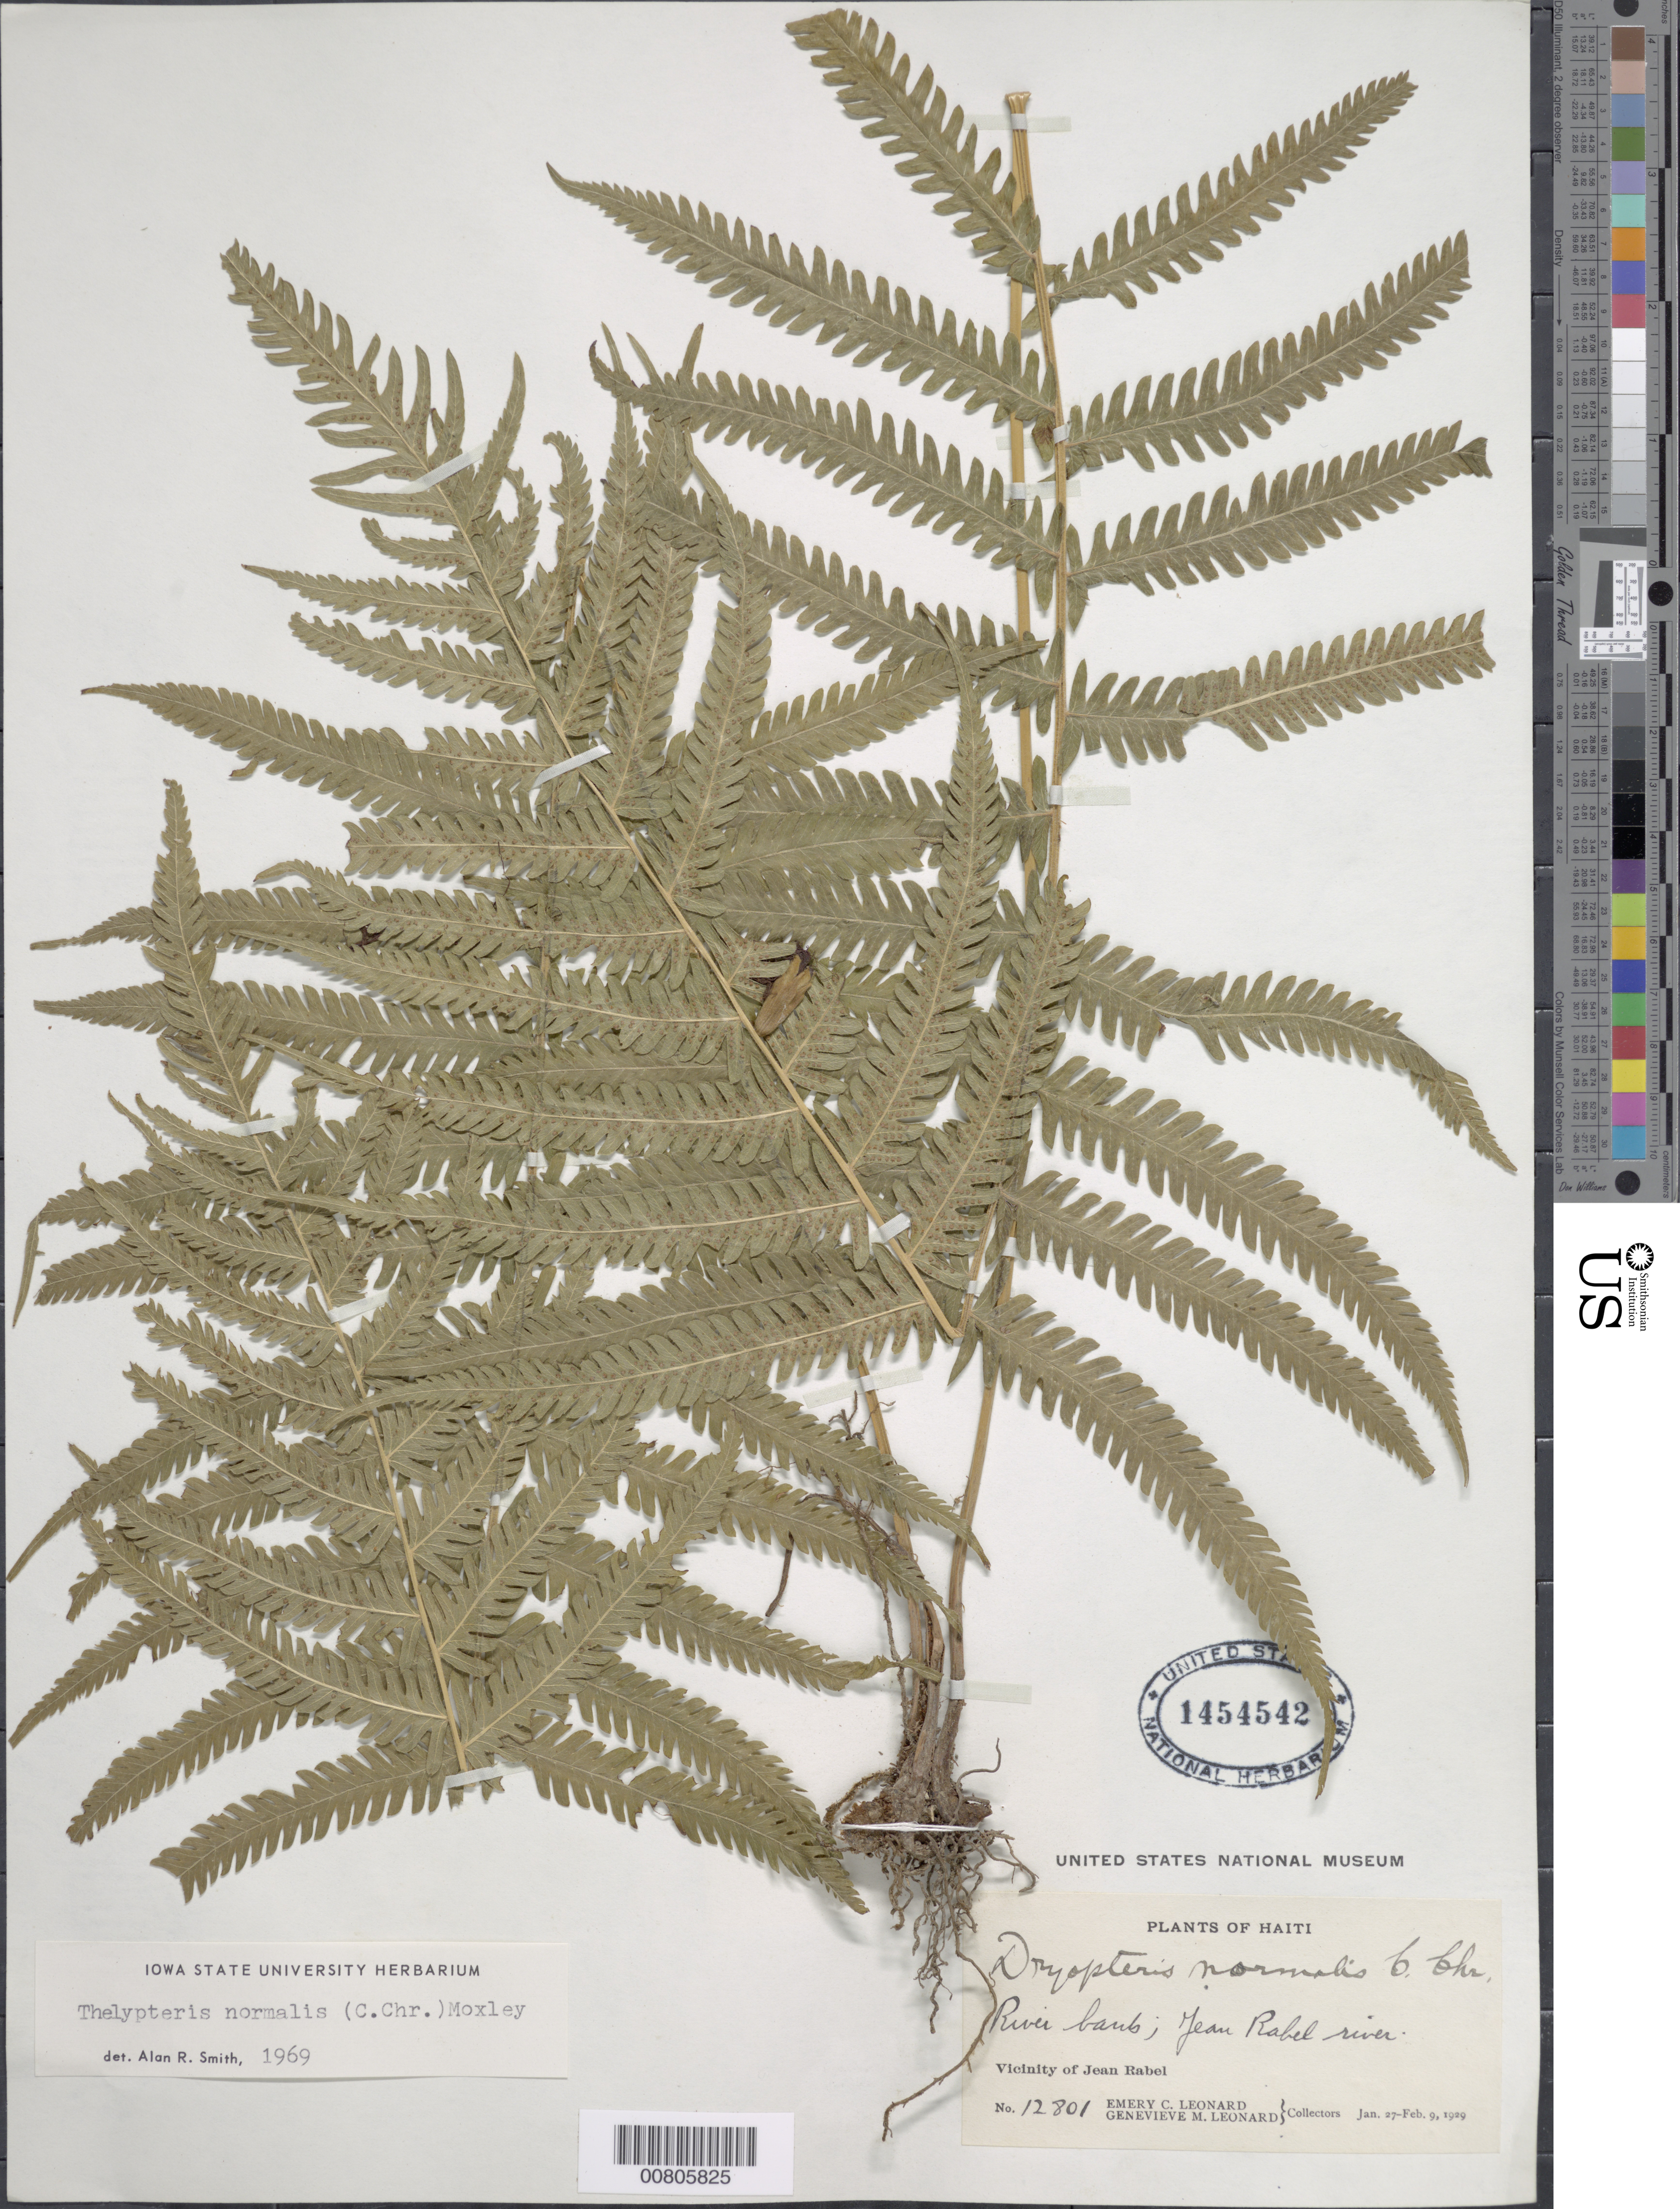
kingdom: Plantae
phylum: Tracheophyta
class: Polypodiopsida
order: Polypodiales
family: Thelypteridaceae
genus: Christella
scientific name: Christella kunthii comb. ined.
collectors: E. C. Leonard & G. M. Leonard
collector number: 12801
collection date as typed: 27 Jan 1929 to 09 Feb 1929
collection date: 1929-01-27/1929-02-09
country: Haiti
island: Hispaniola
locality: Jean Rabel vicinity, Jean Rabel River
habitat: Riverbank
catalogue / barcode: US 1454542